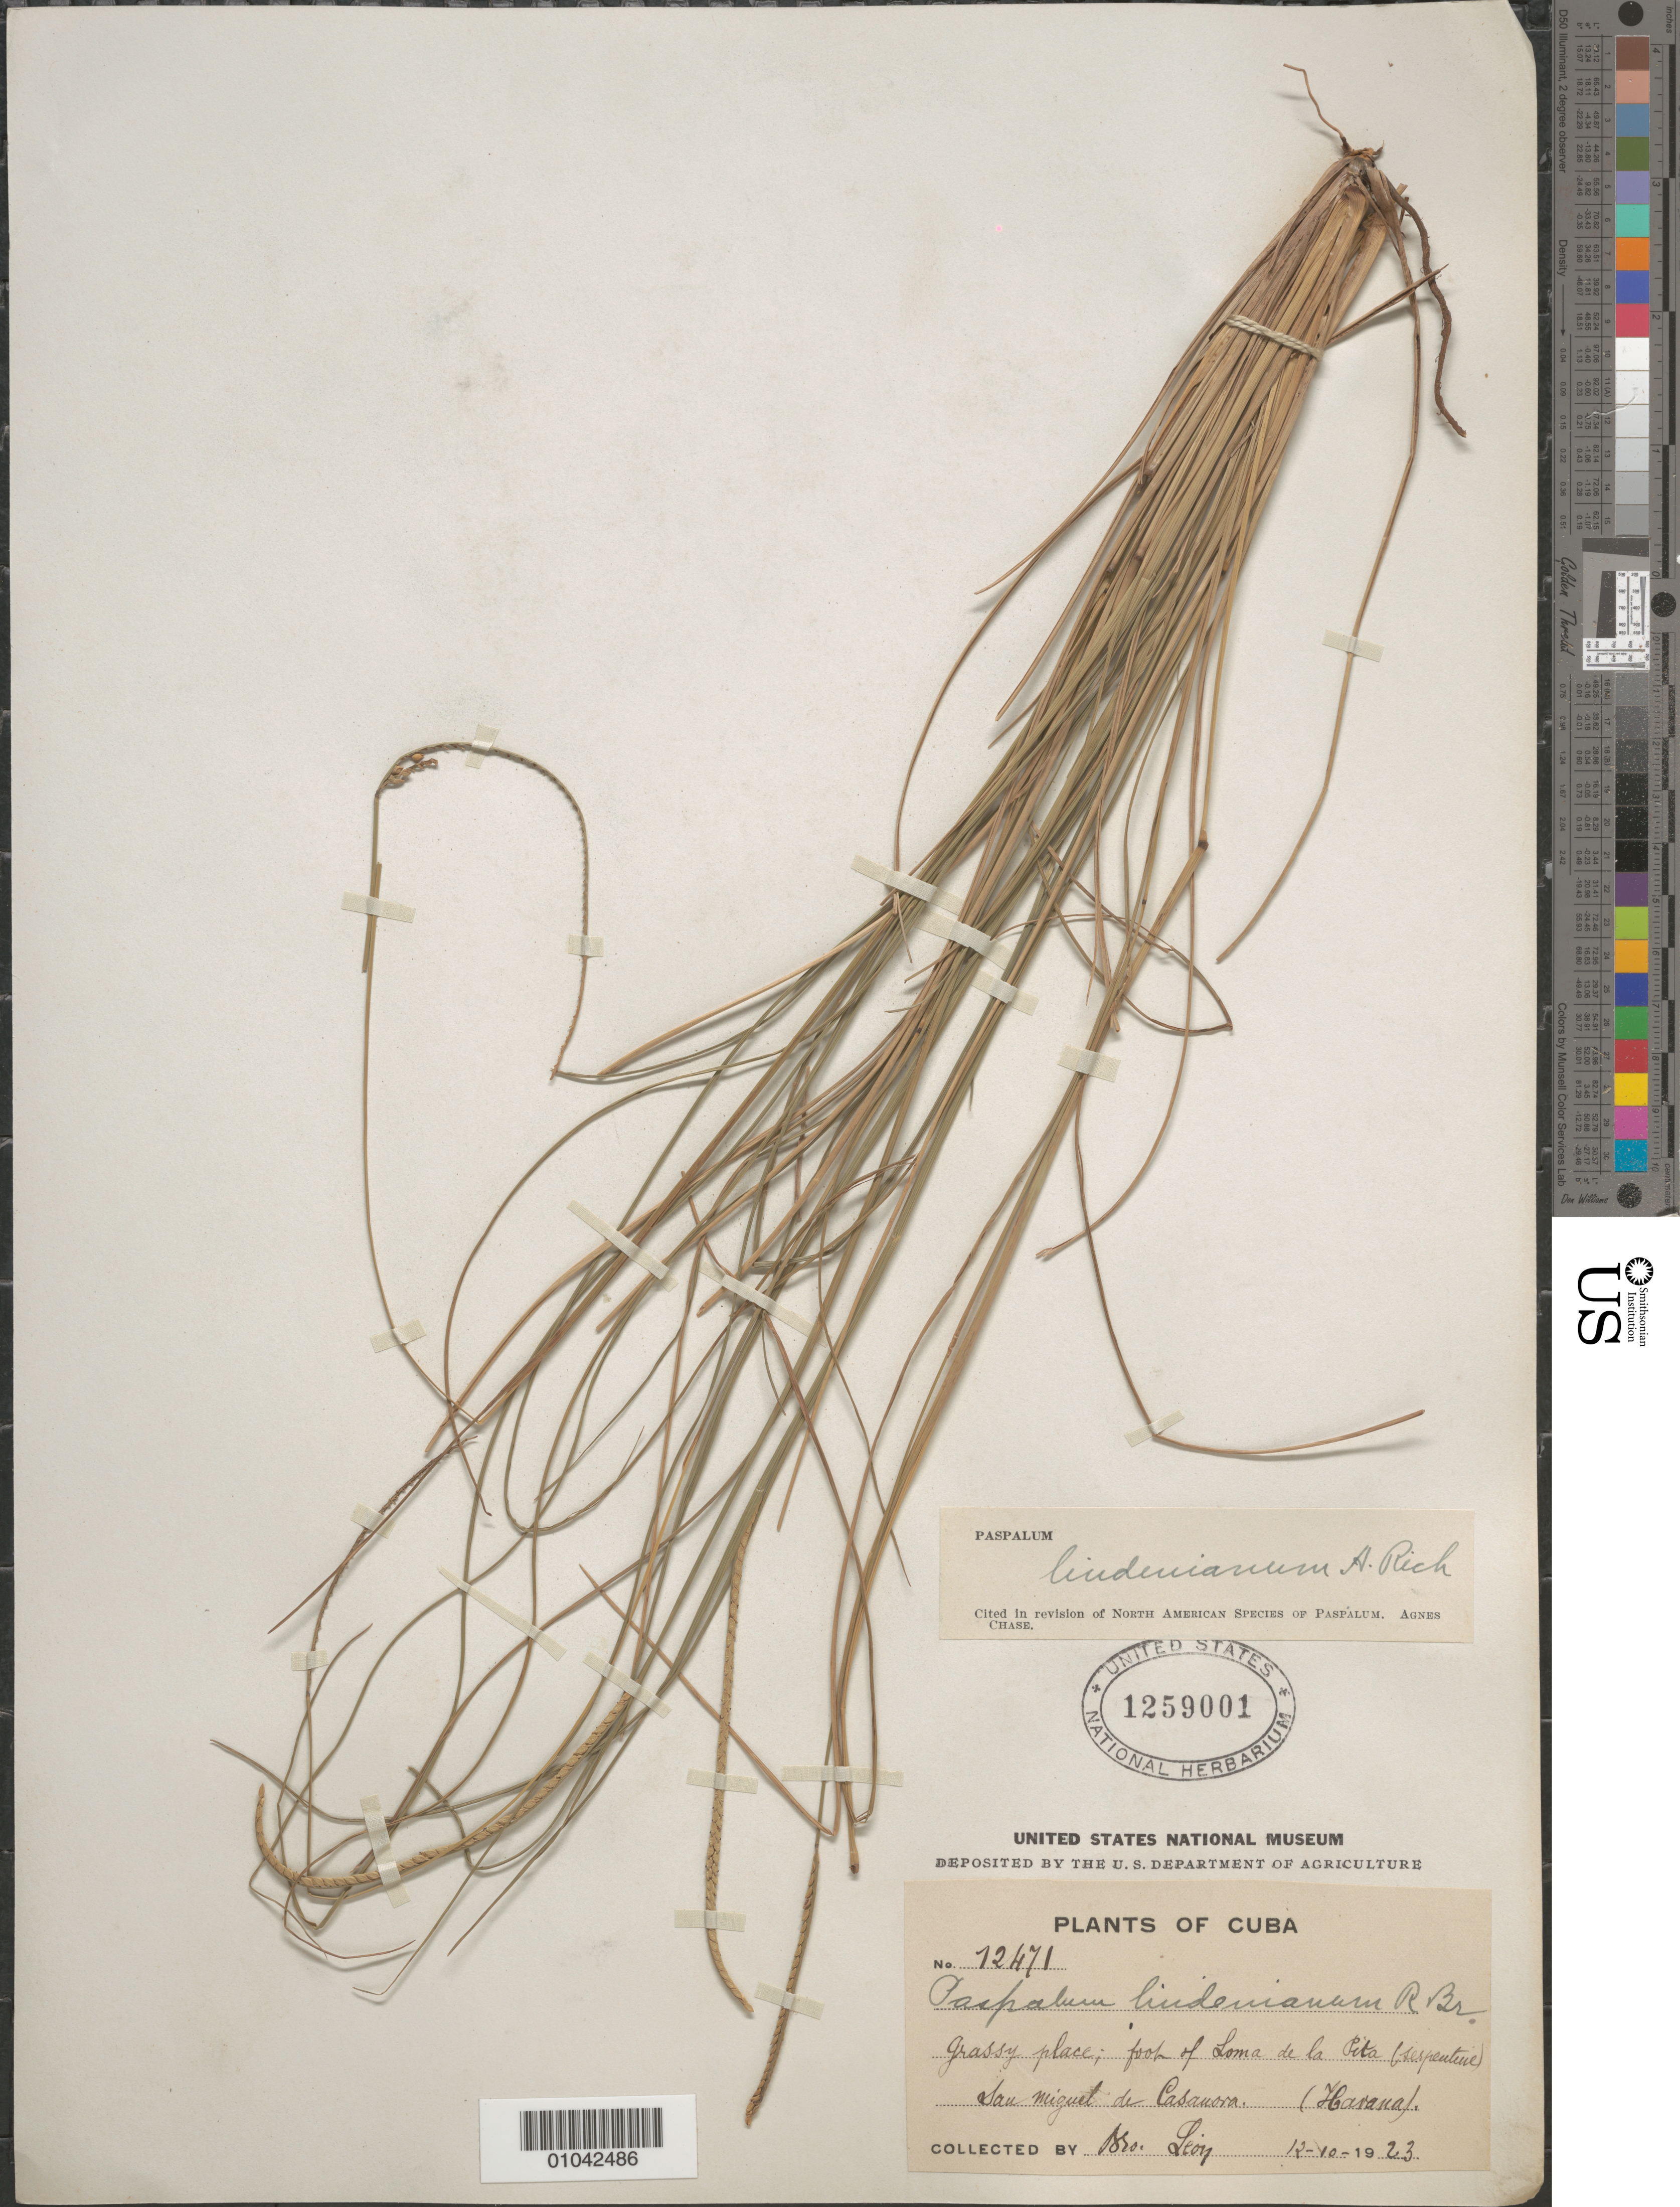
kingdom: Plantae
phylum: Tracheophyta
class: Liliopsida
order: Poales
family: Poaceae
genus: Paspalum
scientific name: Paspalum lindenianum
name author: A. Rich.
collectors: Bro. León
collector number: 12471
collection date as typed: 12 Oct 1923 or 10 Dec 1923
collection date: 1923-10-12 or 1923-12-10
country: Cuba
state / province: La Habana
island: Cuba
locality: Foot of Loma de la Pita, San Miguel de Casanova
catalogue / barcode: US 1259001